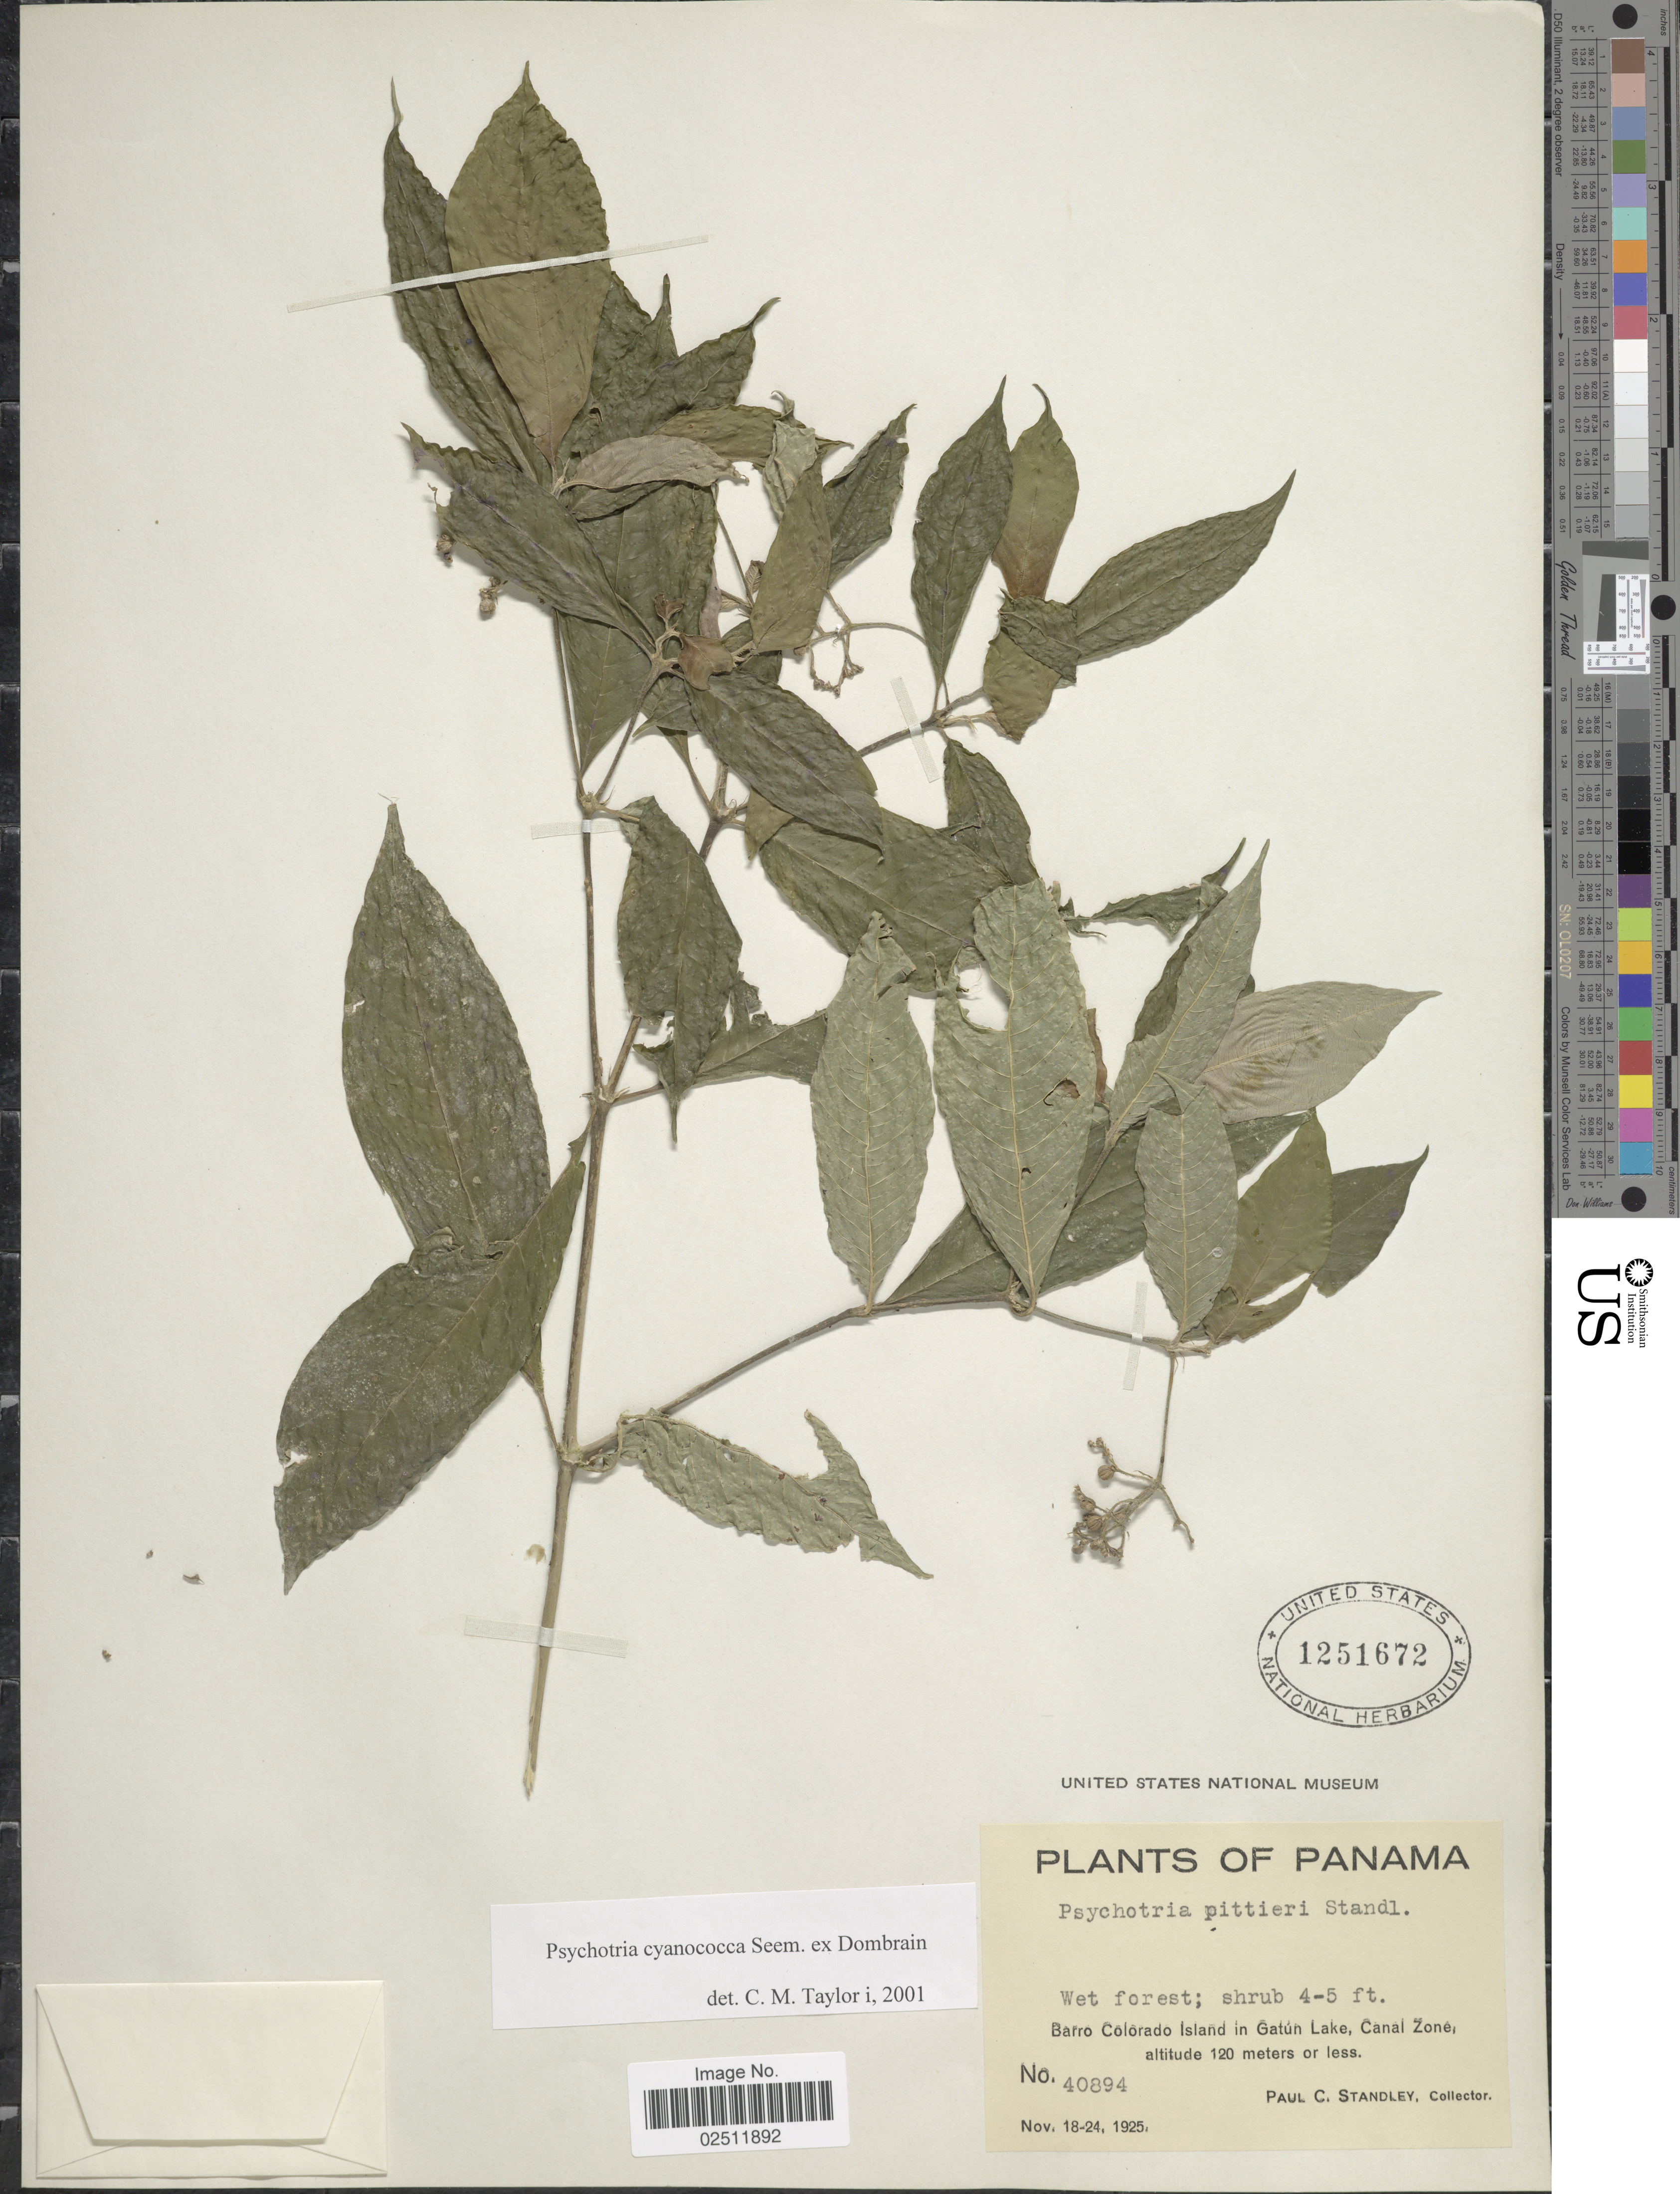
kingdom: Plantae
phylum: Tracheophyta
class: Magnoliopsida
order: Gentianales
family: Rubiaceae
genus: Psychotria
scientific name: Psychotria cyanococca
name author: Seem. ex Dombrain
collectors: P. C. Standley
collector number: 40894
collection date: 1925-11-18/1925-11-24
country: Panama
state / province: Panamá Oeste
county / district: Canal Zone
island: Barro Colorado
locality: Barro Colorado Island in Gatún Lake, Canal Zone.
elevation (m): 120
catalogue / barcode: US 1251672